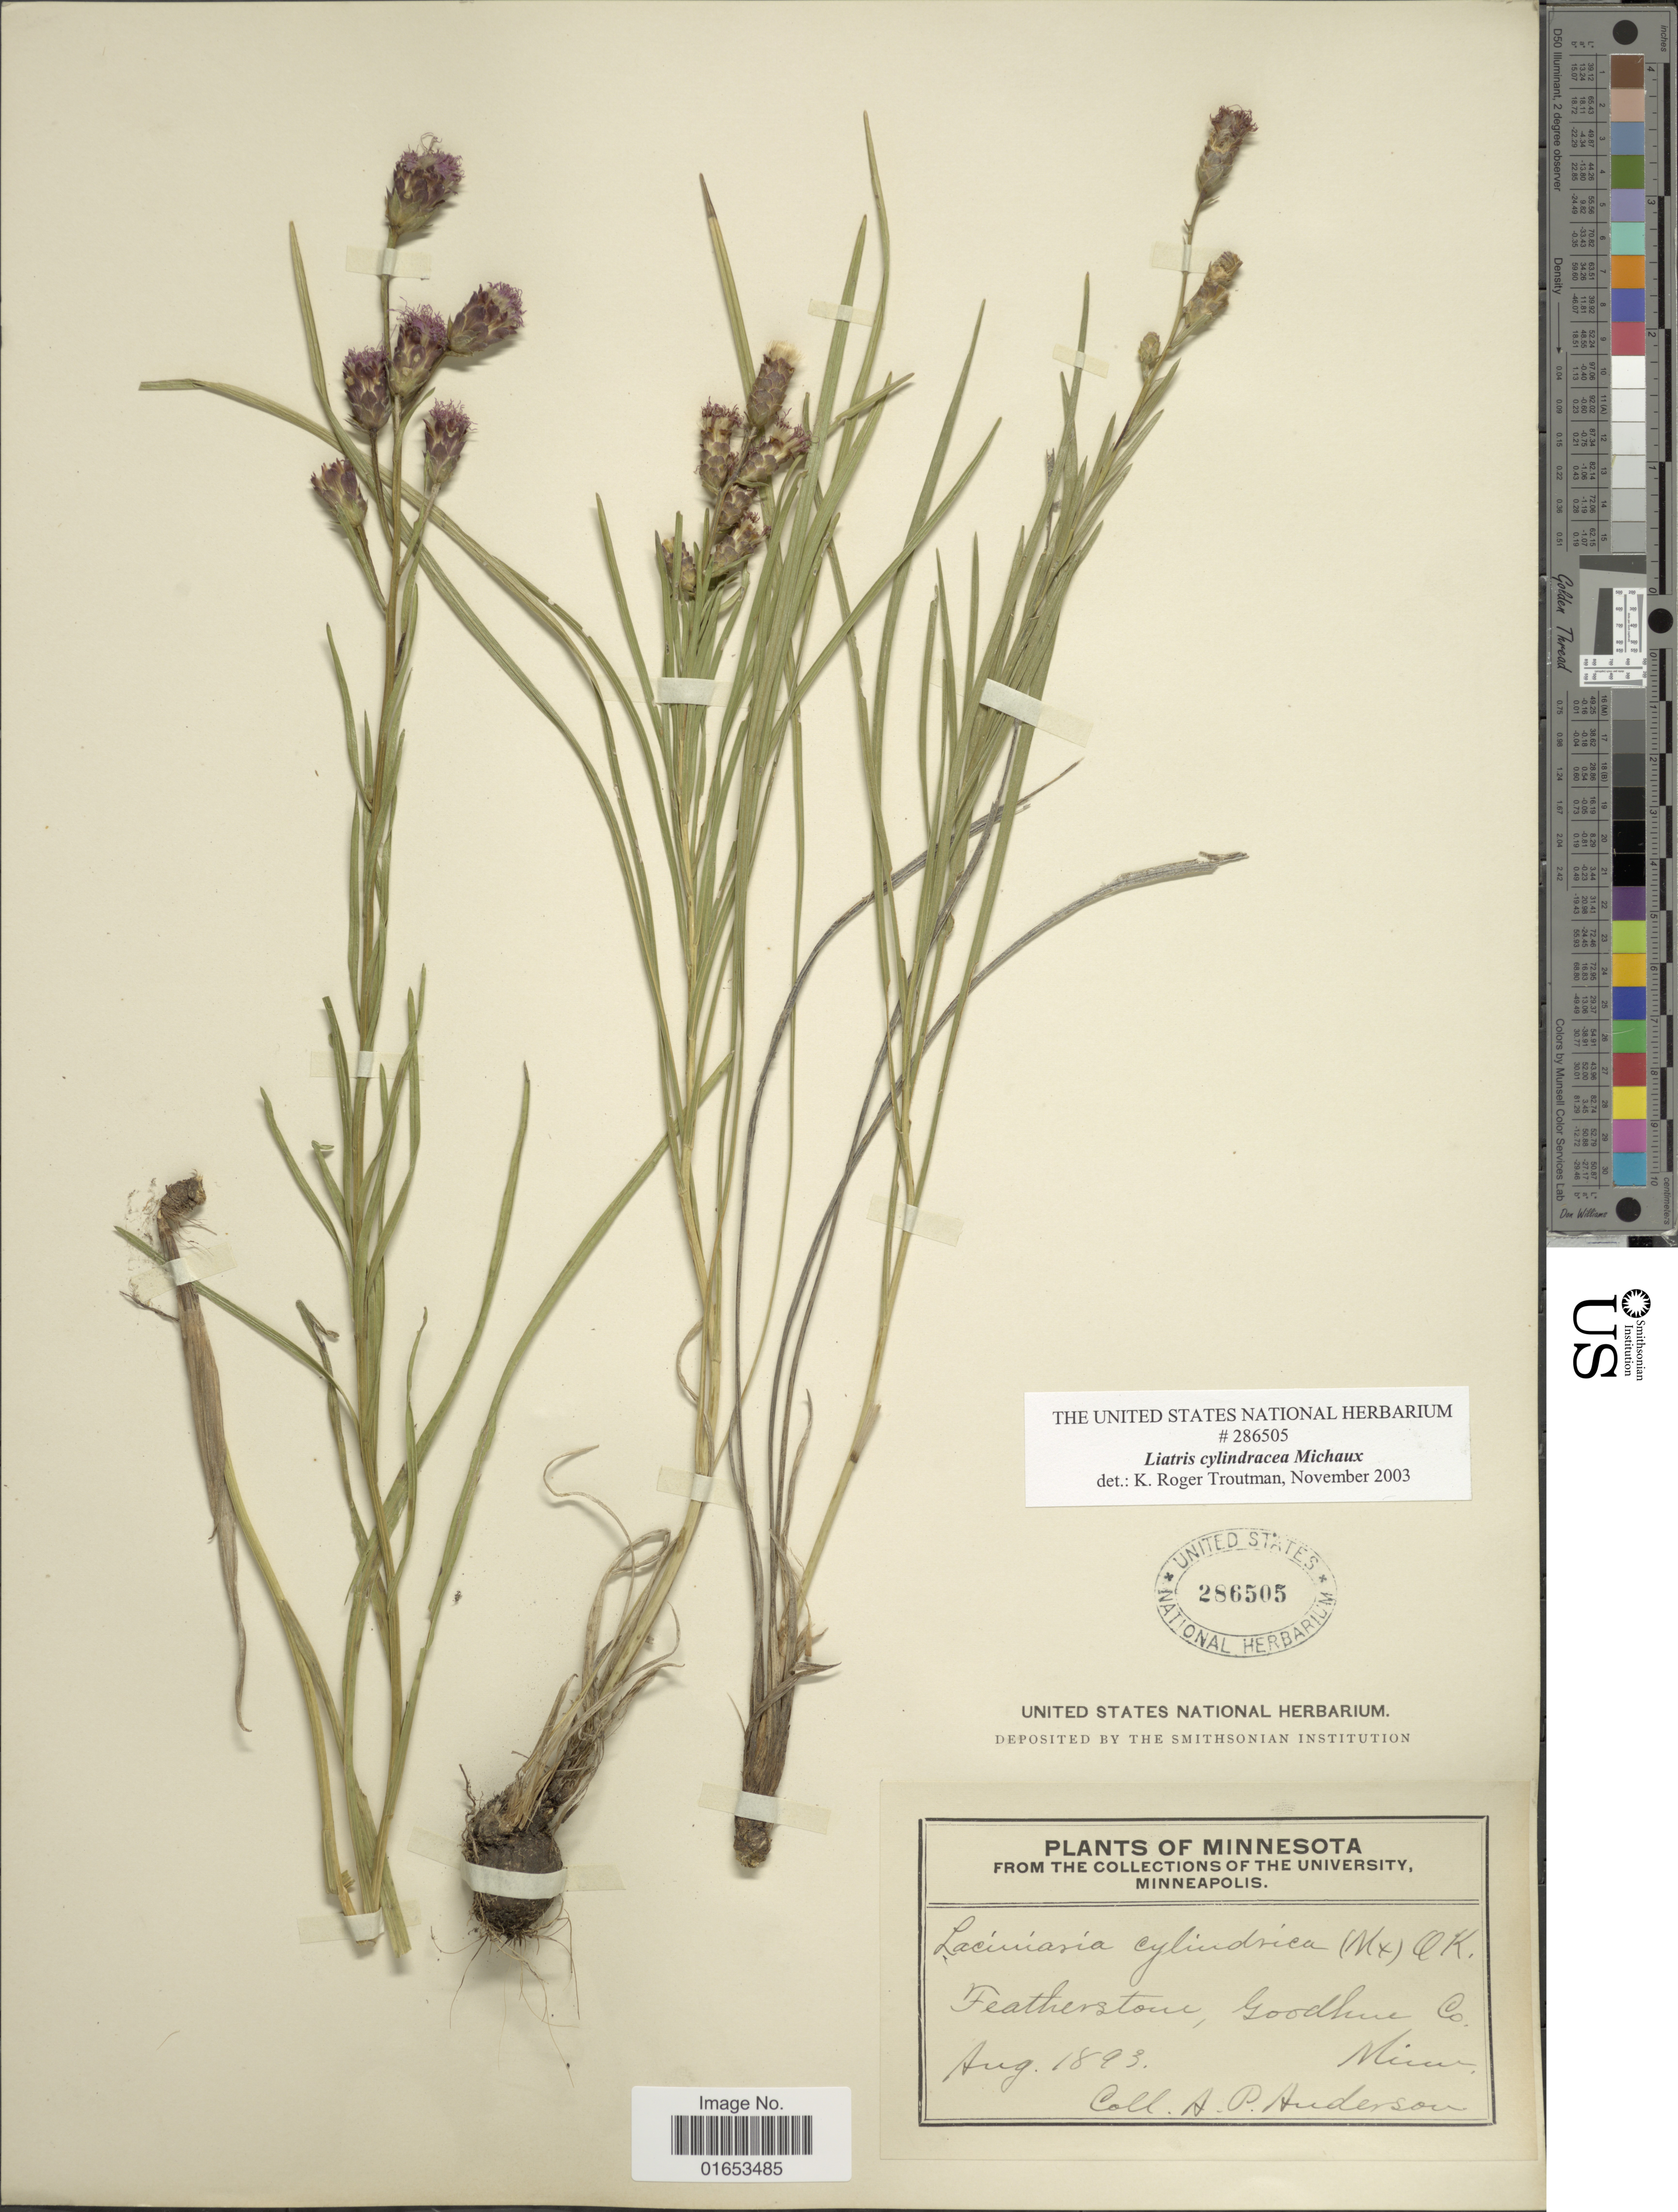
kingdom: Plantae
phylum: Tracheophyta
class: Magnoliopsida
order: Asterales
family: Asteraceae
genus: Liatris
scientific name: Liatris cylindracea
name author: Michaux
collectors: A. P. Anderson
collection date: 1893-08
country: United States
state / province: Minnesota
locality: Featherstone, Goodhue Co.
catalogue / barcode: US 286505